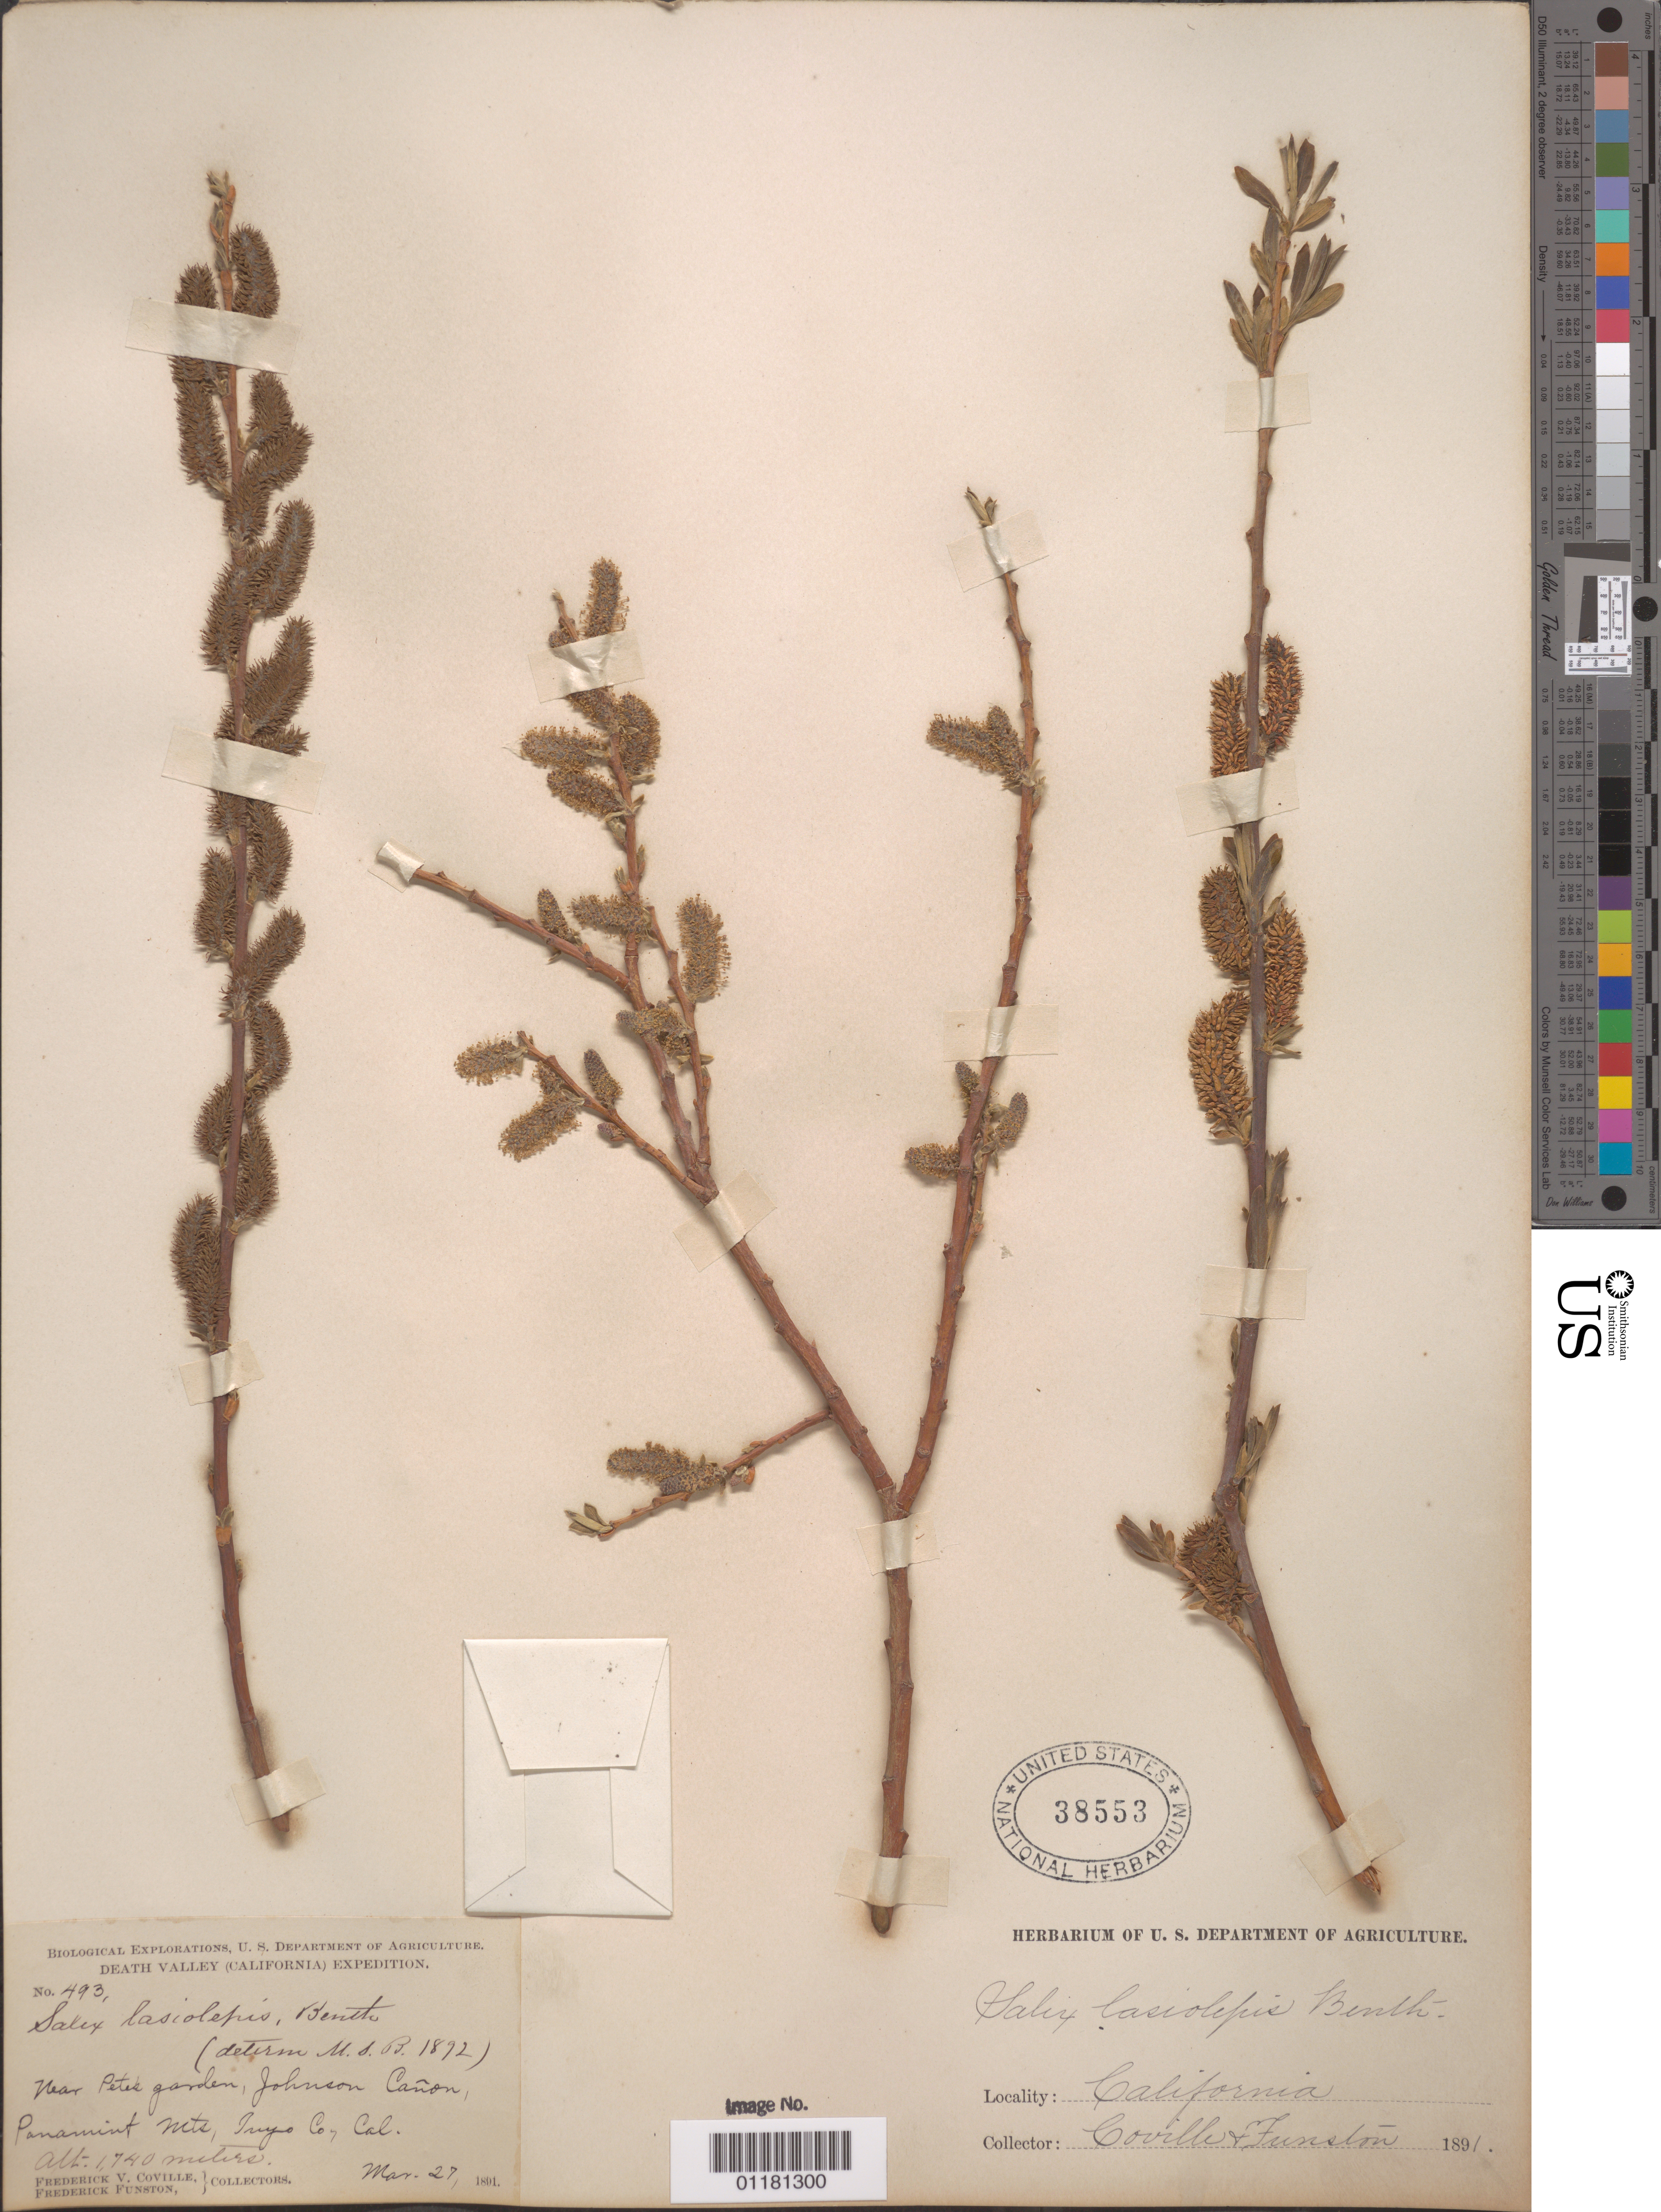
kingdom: Plantae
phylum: Tracheophyta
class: Magnoliopsida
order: Malpighiales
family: Salicaceae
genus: Salix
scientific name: Salix lasiolepis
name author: Benth.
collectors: F. V. Coville & F. Funston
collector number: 493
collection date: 1891-03-27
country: United States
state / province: California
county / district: Inyo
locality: Johnson Canyon, Panamint Mts.,Pete's Garden.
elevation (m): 1740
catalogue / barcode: US 38553